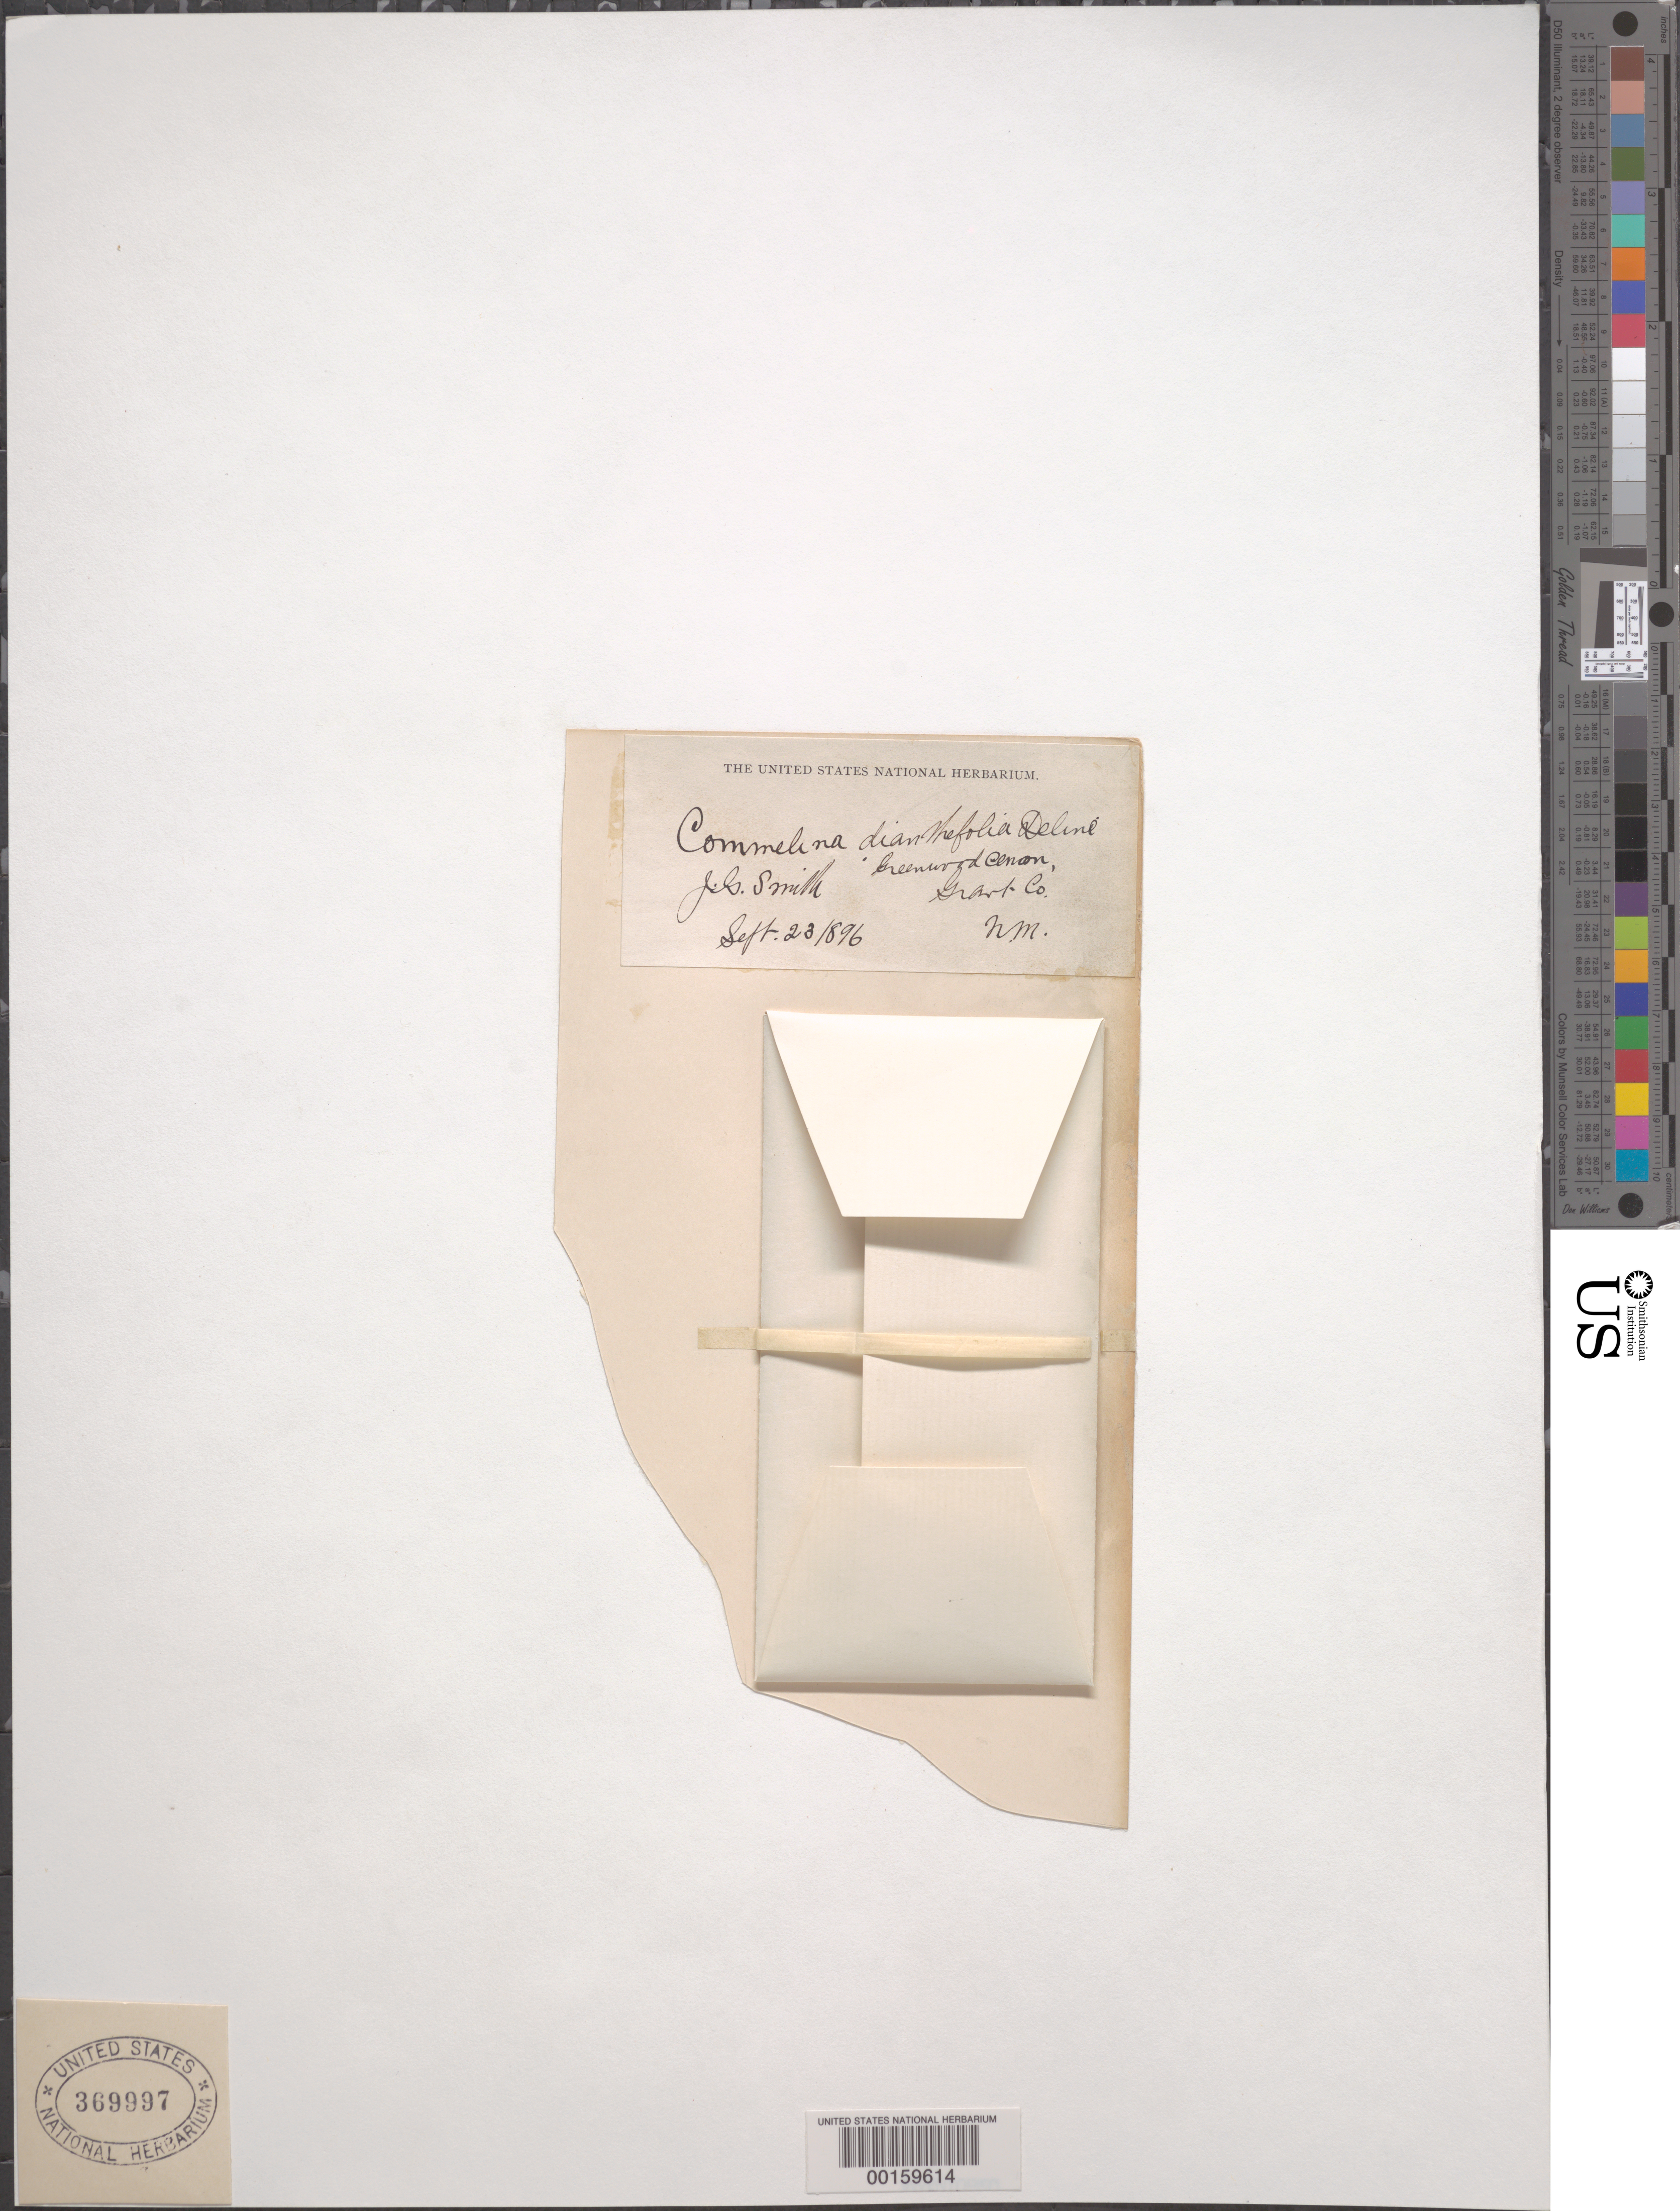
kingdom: Plantae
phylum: Tracheophyta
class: Liliopsida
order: Commelinales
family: Commelinaceae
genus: Commelina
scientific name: Commelina dianthifolia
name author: Redouté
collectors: J. G. Smith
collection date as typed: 23 Sep 1896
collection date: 1896-09-23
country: United States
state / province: New Mexico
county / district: Grant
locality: Greenwood cenon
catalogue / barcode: US 36997